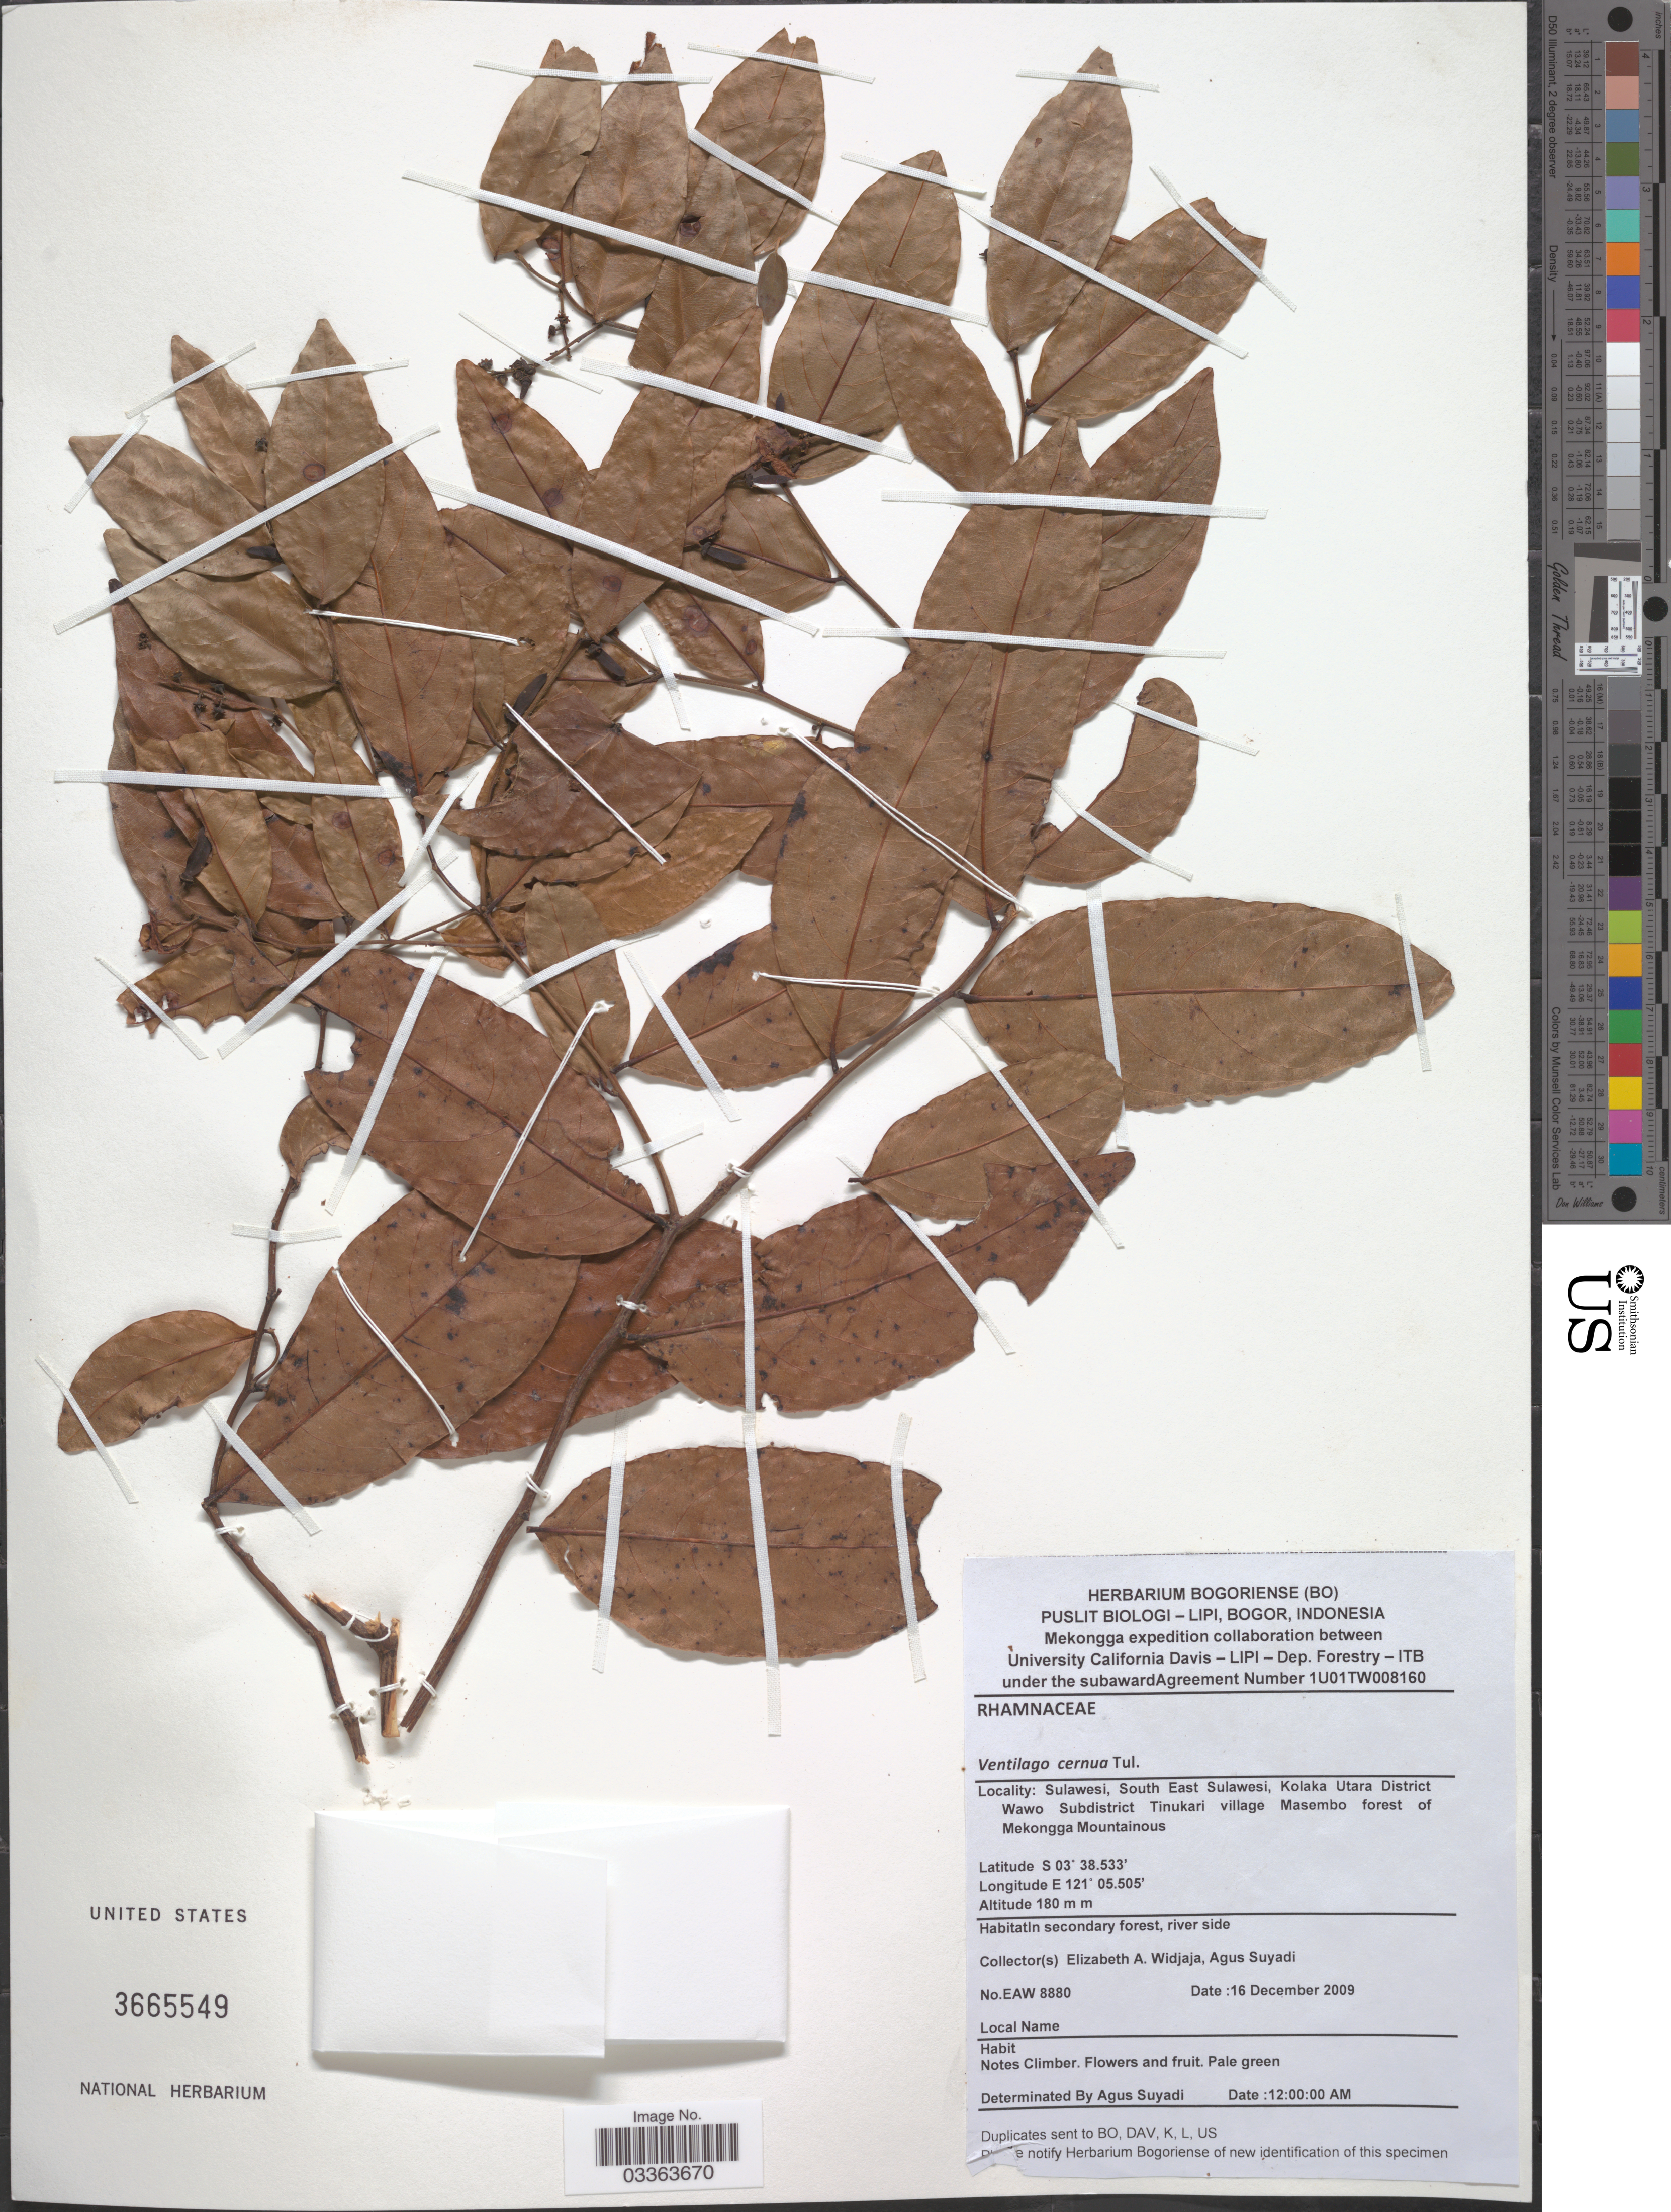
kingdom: Plantae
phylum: Tracheophyta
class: Magnoliopsida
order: Rosales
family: Rhamnaceae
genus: Ventilago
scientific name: Ventilago cernua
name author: Tul.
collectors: E. A. Widjaja & A. Suyadi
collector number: EAW 8880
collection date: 2009-12-16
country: Indonesia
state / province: Sulawesi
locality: South East Sulawesi, Kolaka Utara District Wawo Subdistrict Tinukari village Masembo forest of Mekongga Mountainous.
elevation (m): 180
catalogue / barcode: US 3665549